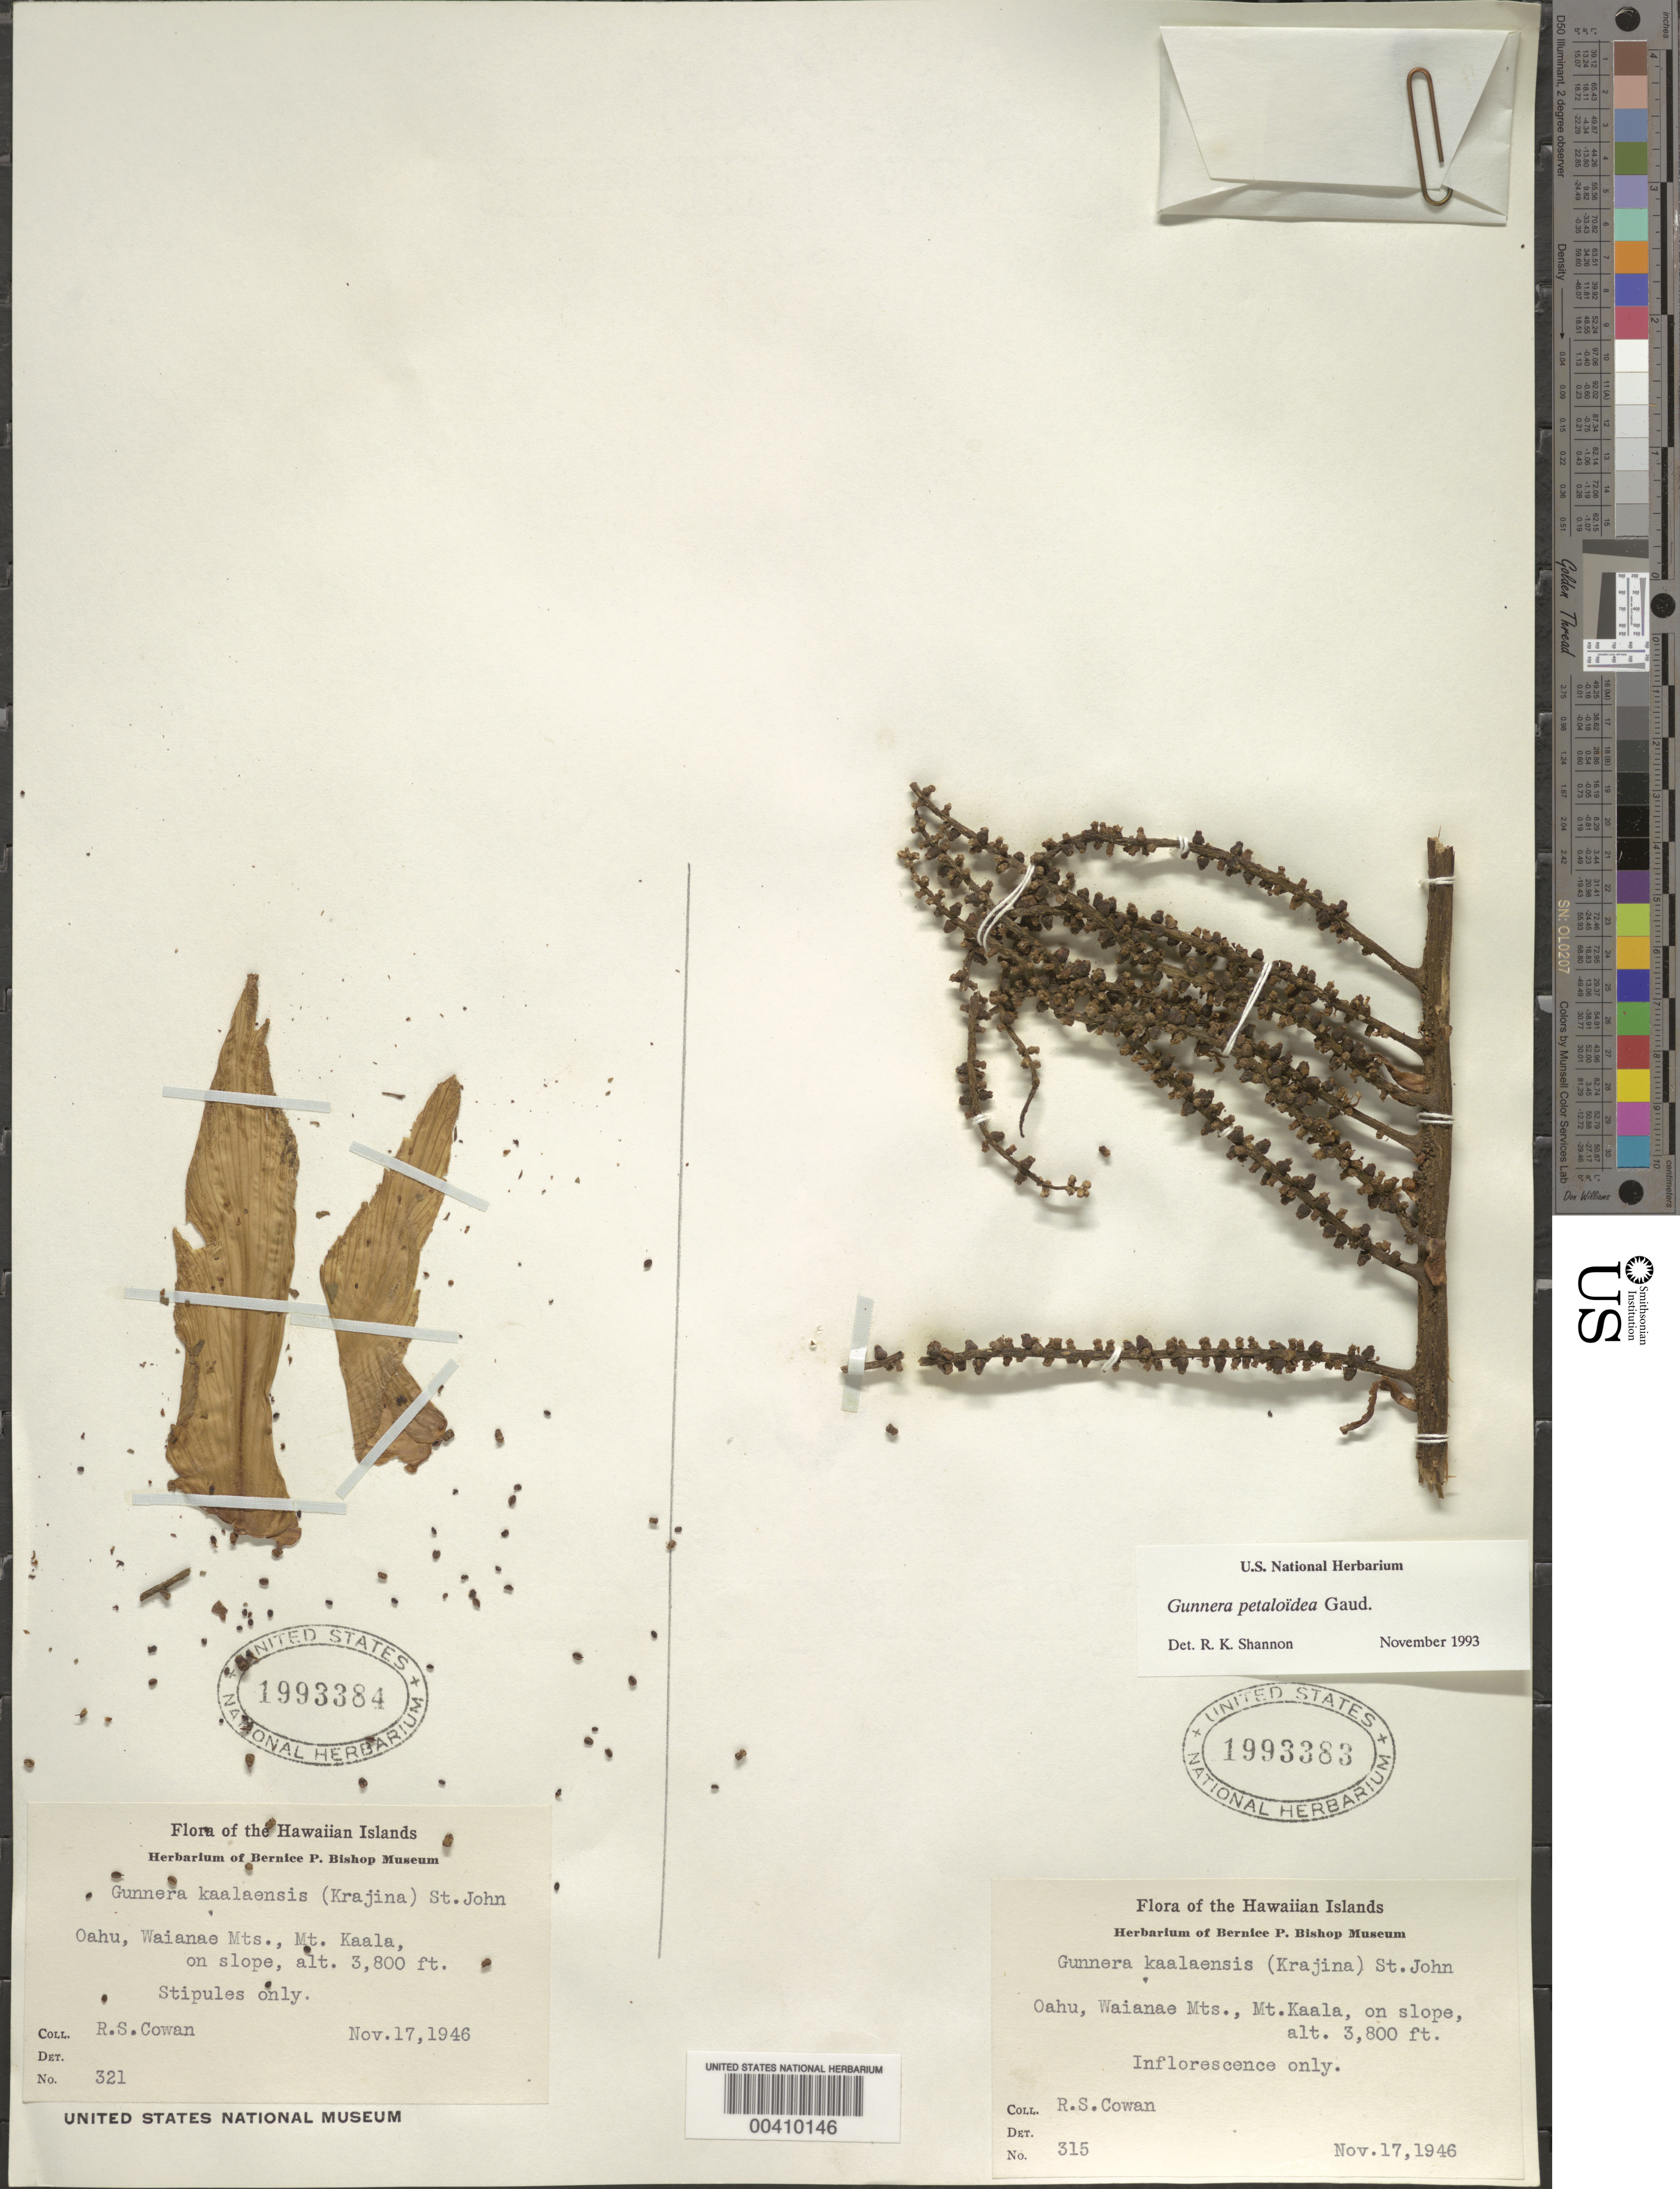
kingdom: Plantae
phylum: Tracheophyta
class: Magnoliopsida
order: Gunnerales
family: Gunneraceae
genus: Gunnera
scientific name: Gunnera petaloidea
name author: Gaudich.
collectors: R. S. Cowan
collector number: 321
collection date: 1946-11-17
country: United States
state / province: Hawaii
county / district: Honolulu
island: Oahu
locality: Hawaiian Islands. Oahu, Waianae Mts., Mt. Kaala, on slope.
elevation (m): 1158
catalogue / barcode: US 1993384-2